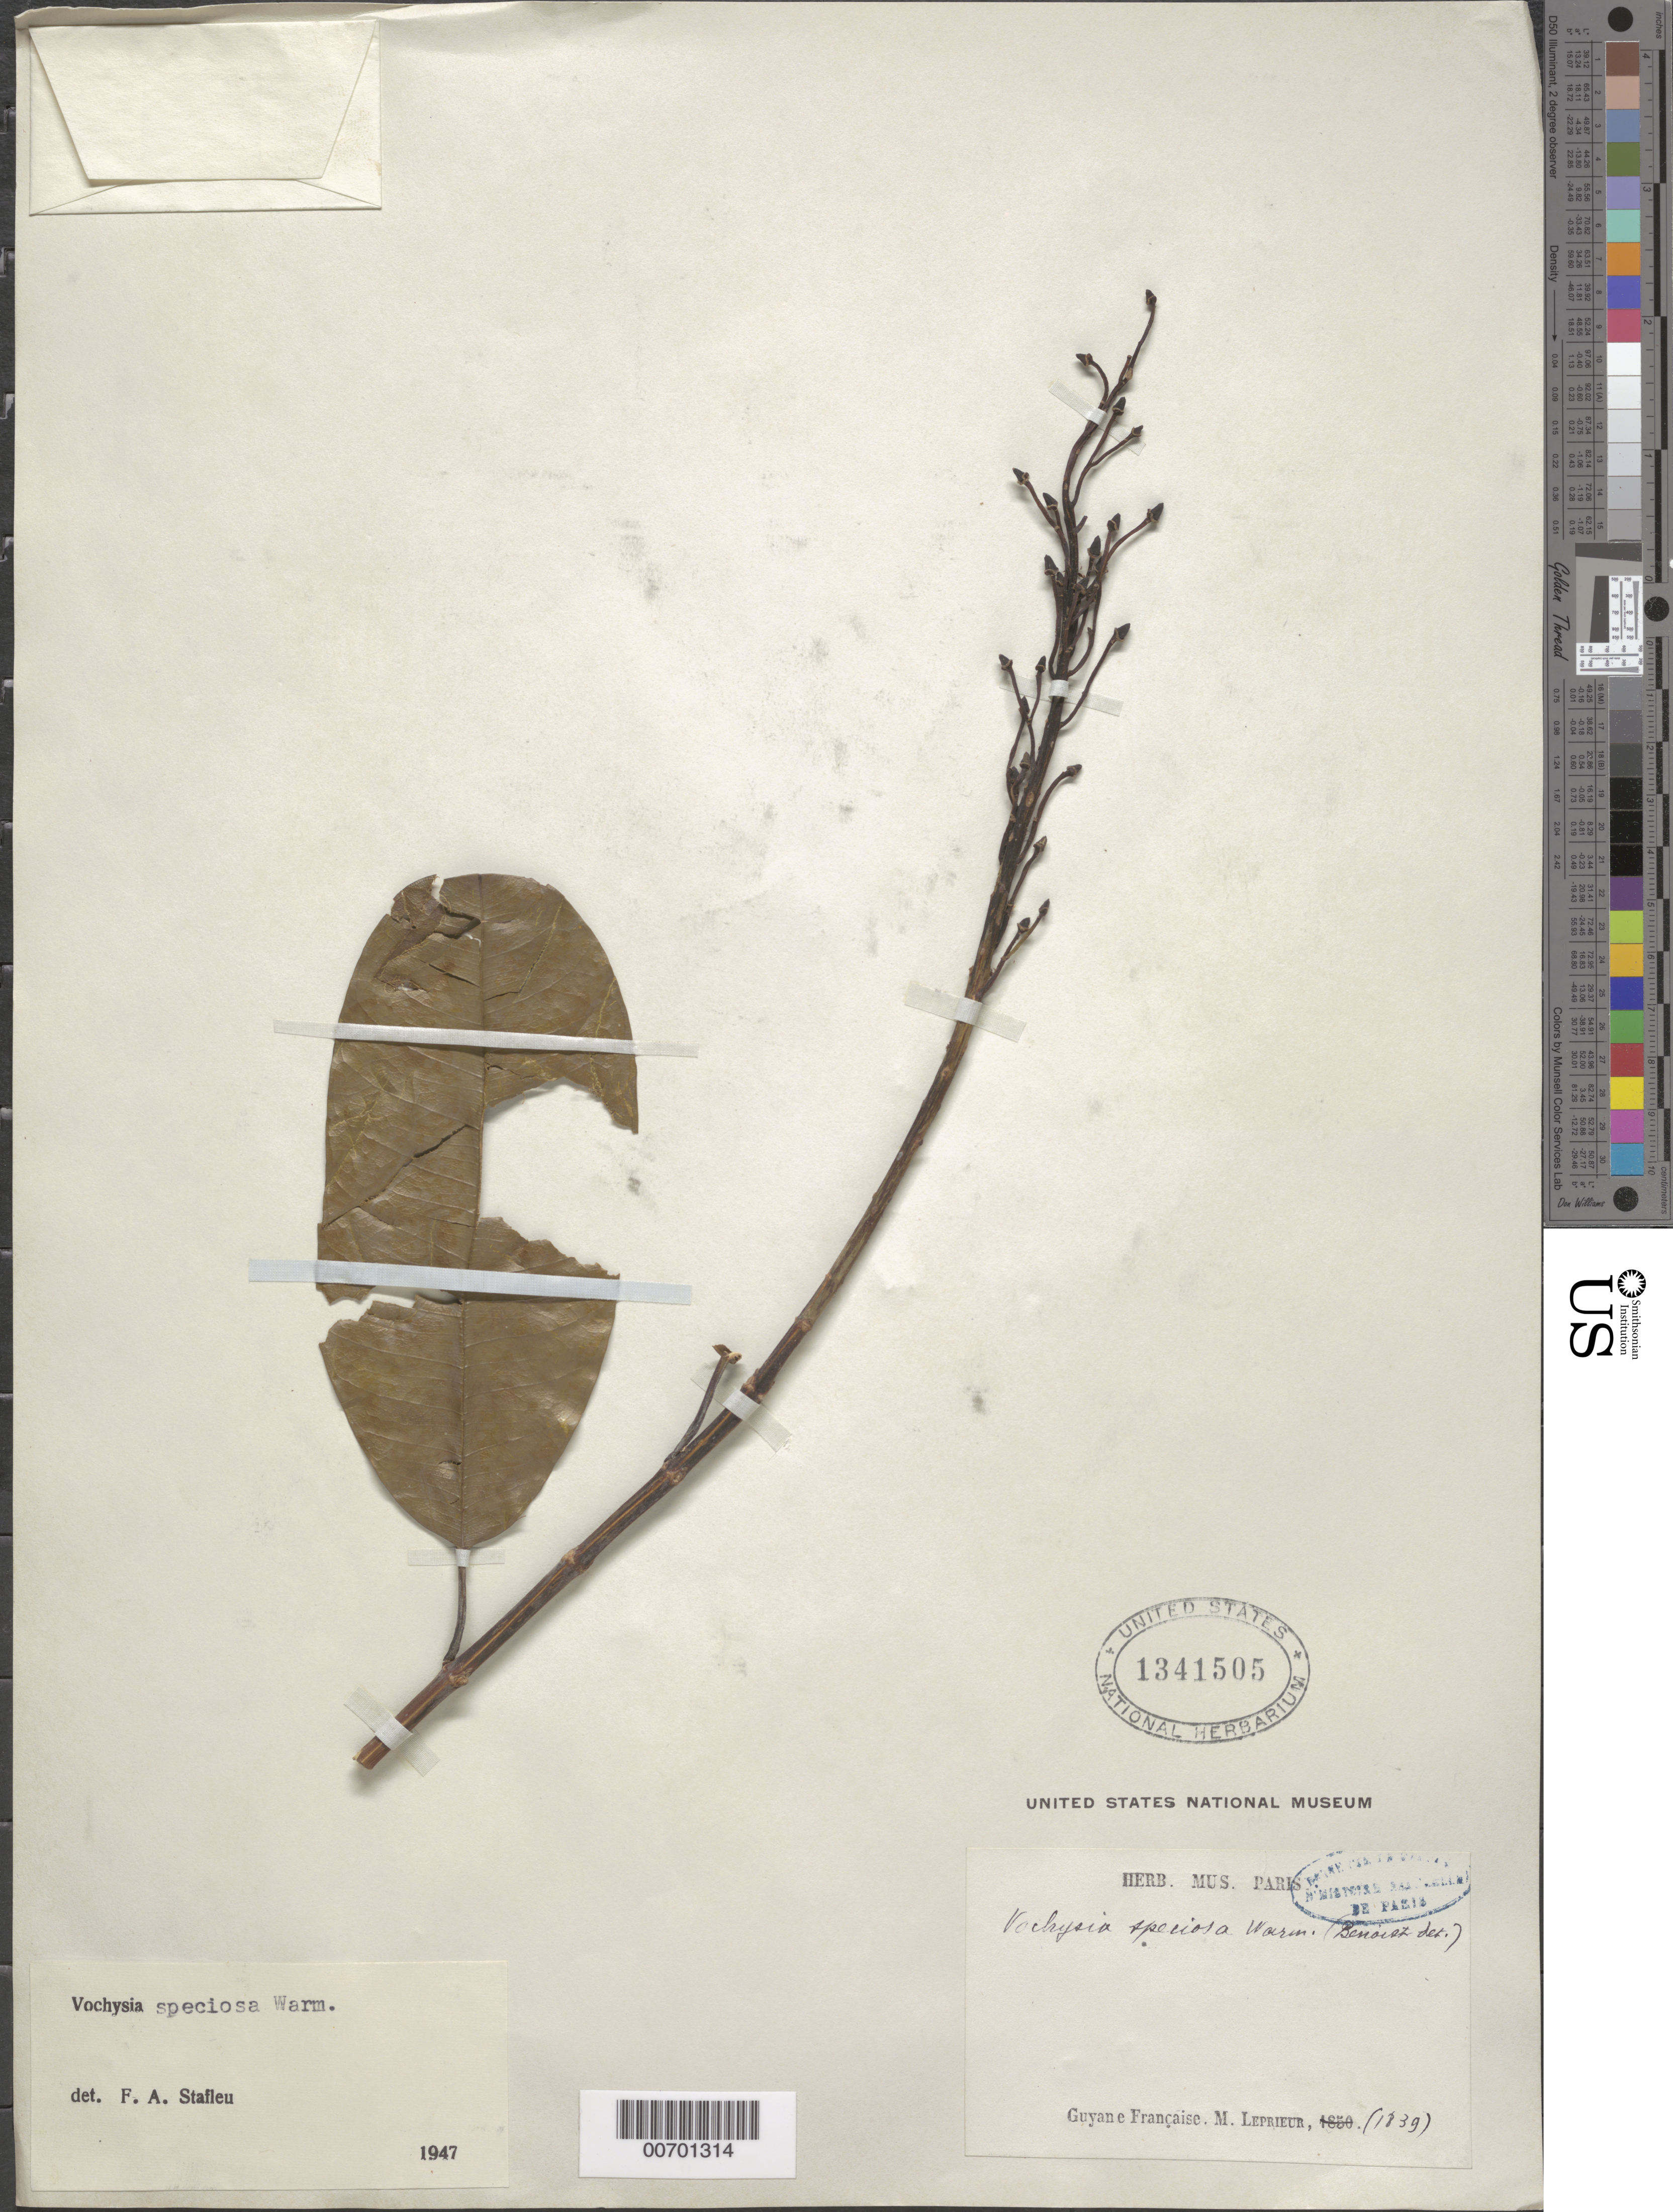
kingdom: Plantae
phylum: Tracheophyta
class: Magnoliopsida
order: Myrtales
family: Vochysiaceae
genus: Vochysia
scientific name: Vochysia speciosa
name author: Warm.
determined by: Stafleu, F. A.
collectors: F. M. R. Leprieur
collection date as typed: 1839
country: French Guiana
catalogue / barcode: US 1341505